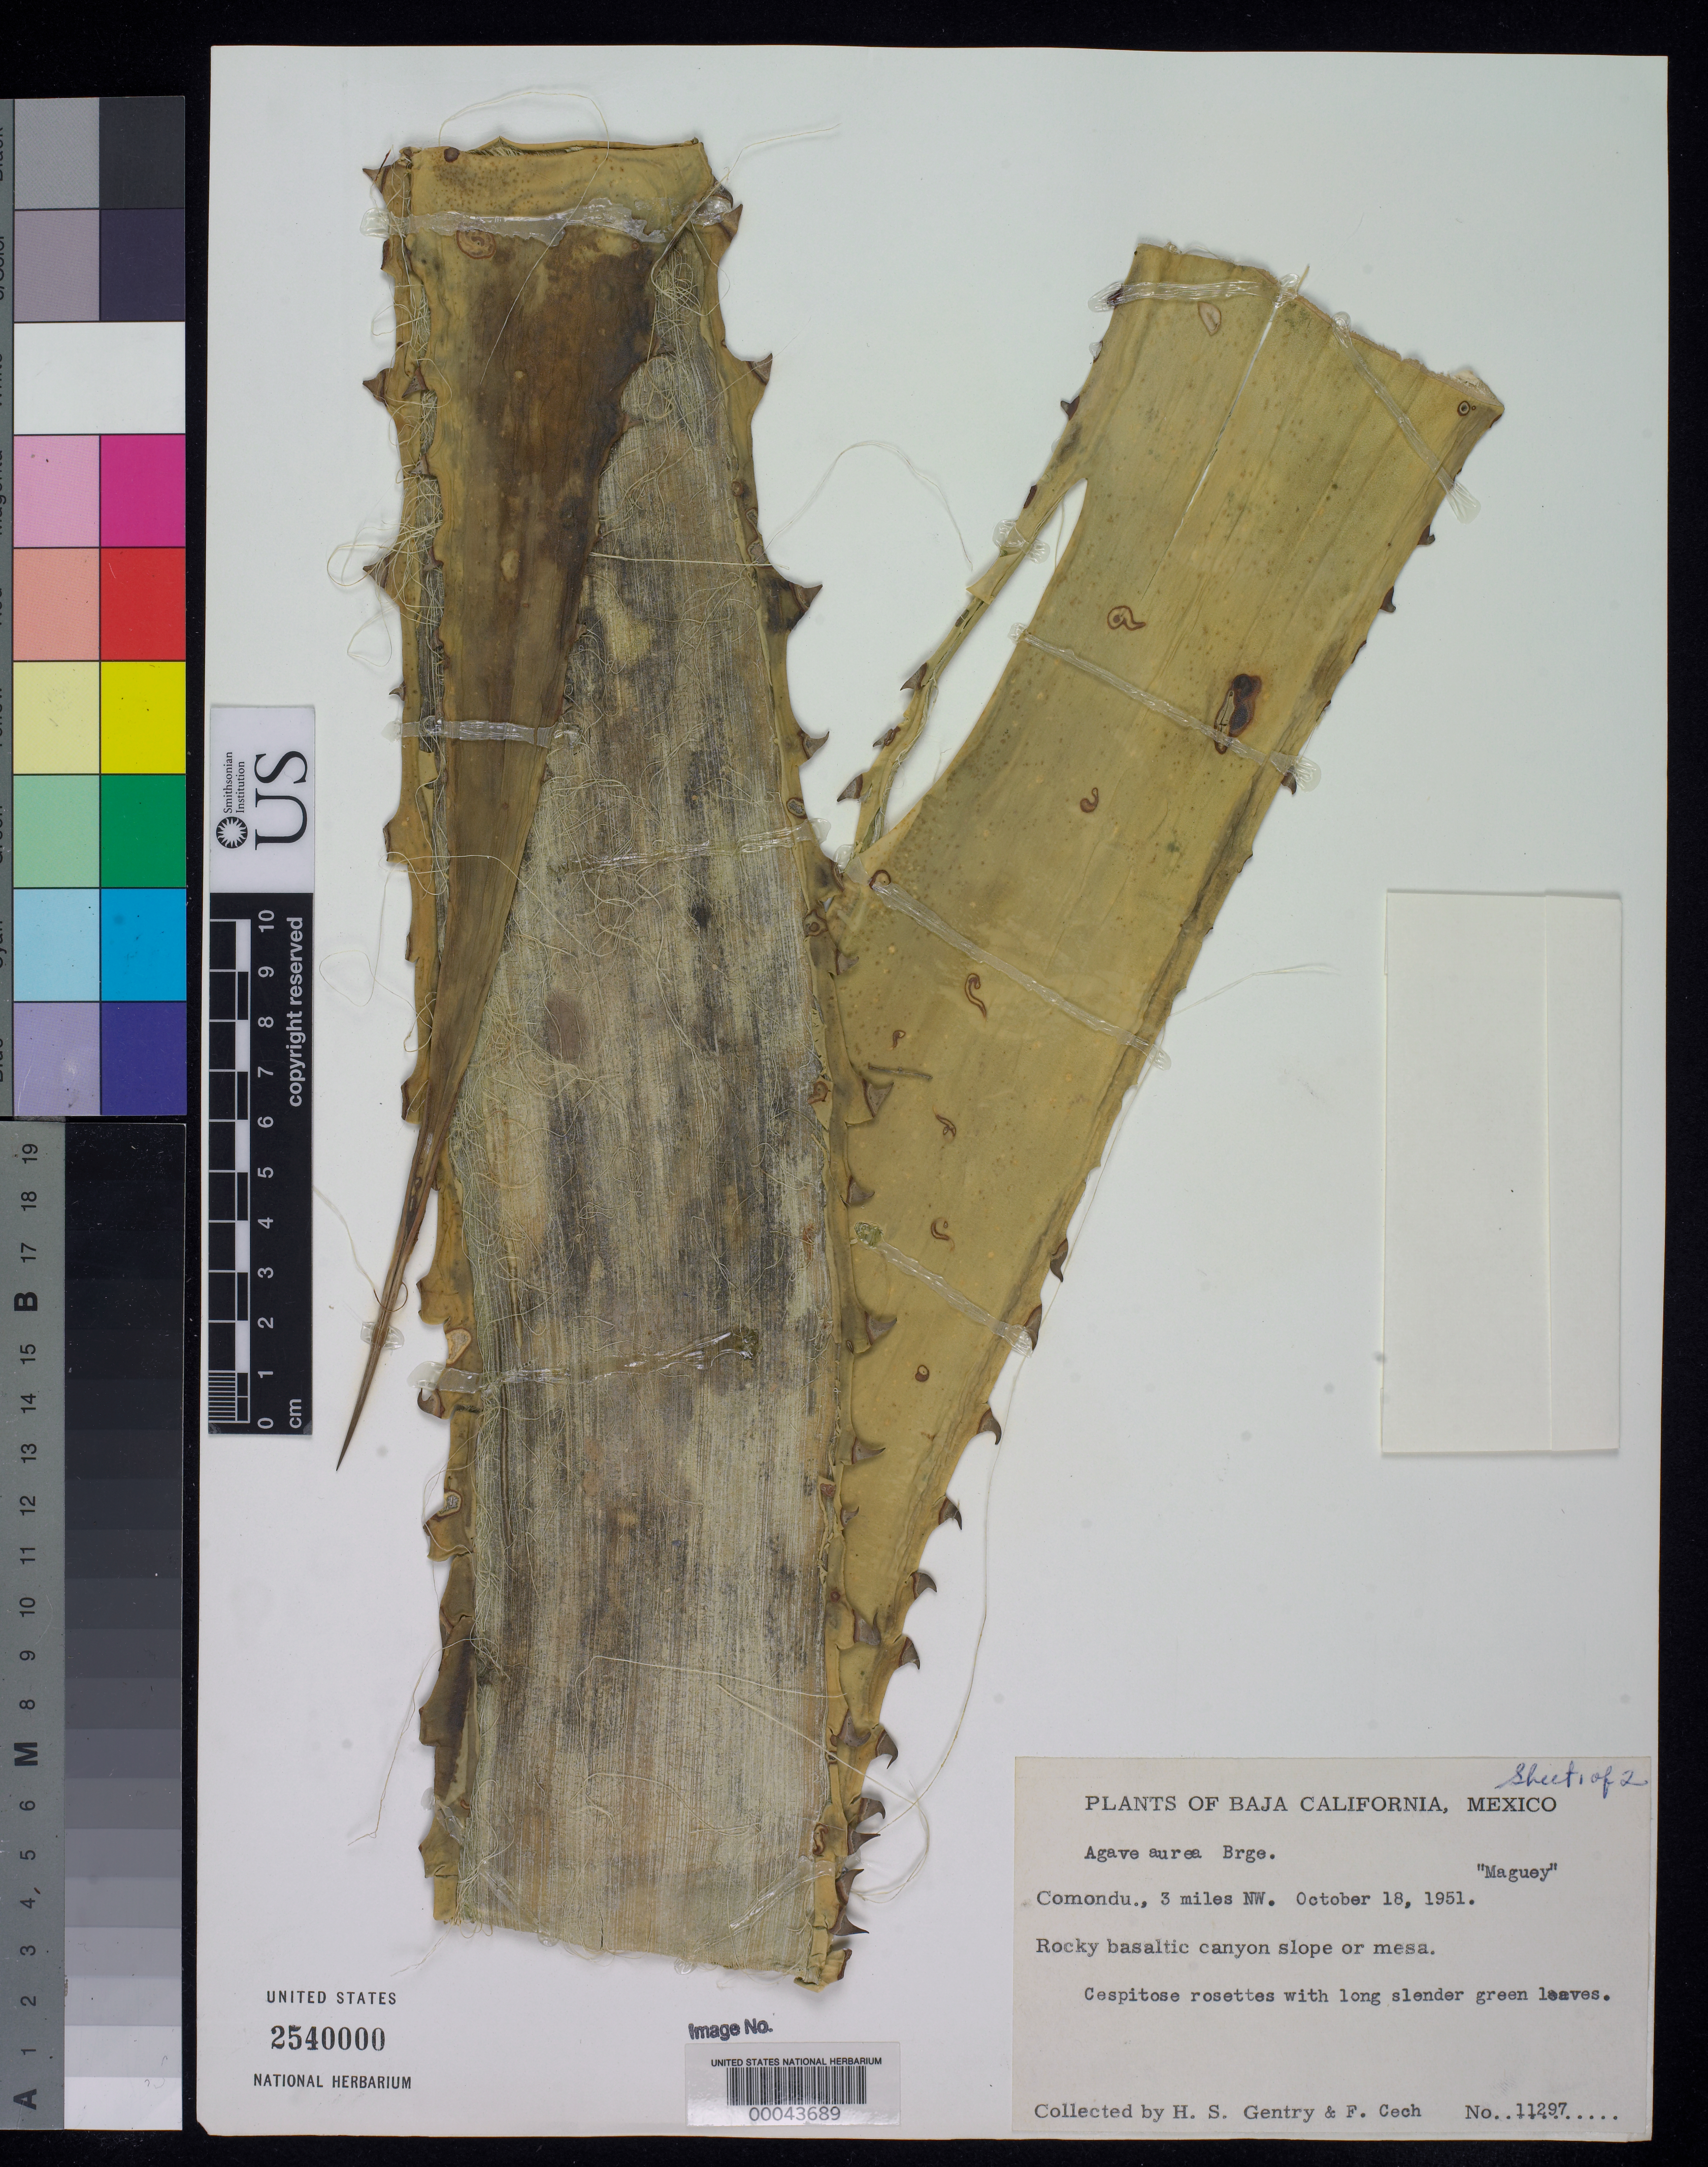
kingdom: Plantae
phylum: Tracheophyta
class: Liliopsida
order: Asparagales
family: Asparagaceae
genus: Agave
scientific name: Agave aurea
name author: Brandegee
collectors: H. S. Gentry & F. Cech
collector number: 11297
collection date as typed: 18 Oct 1951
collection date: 1951-10-18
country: Mexico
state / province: Baja California Sur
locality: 3 mi NW of Comondu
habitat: Rocky basalitic canyon slope or mesa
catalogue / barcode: US 2540000